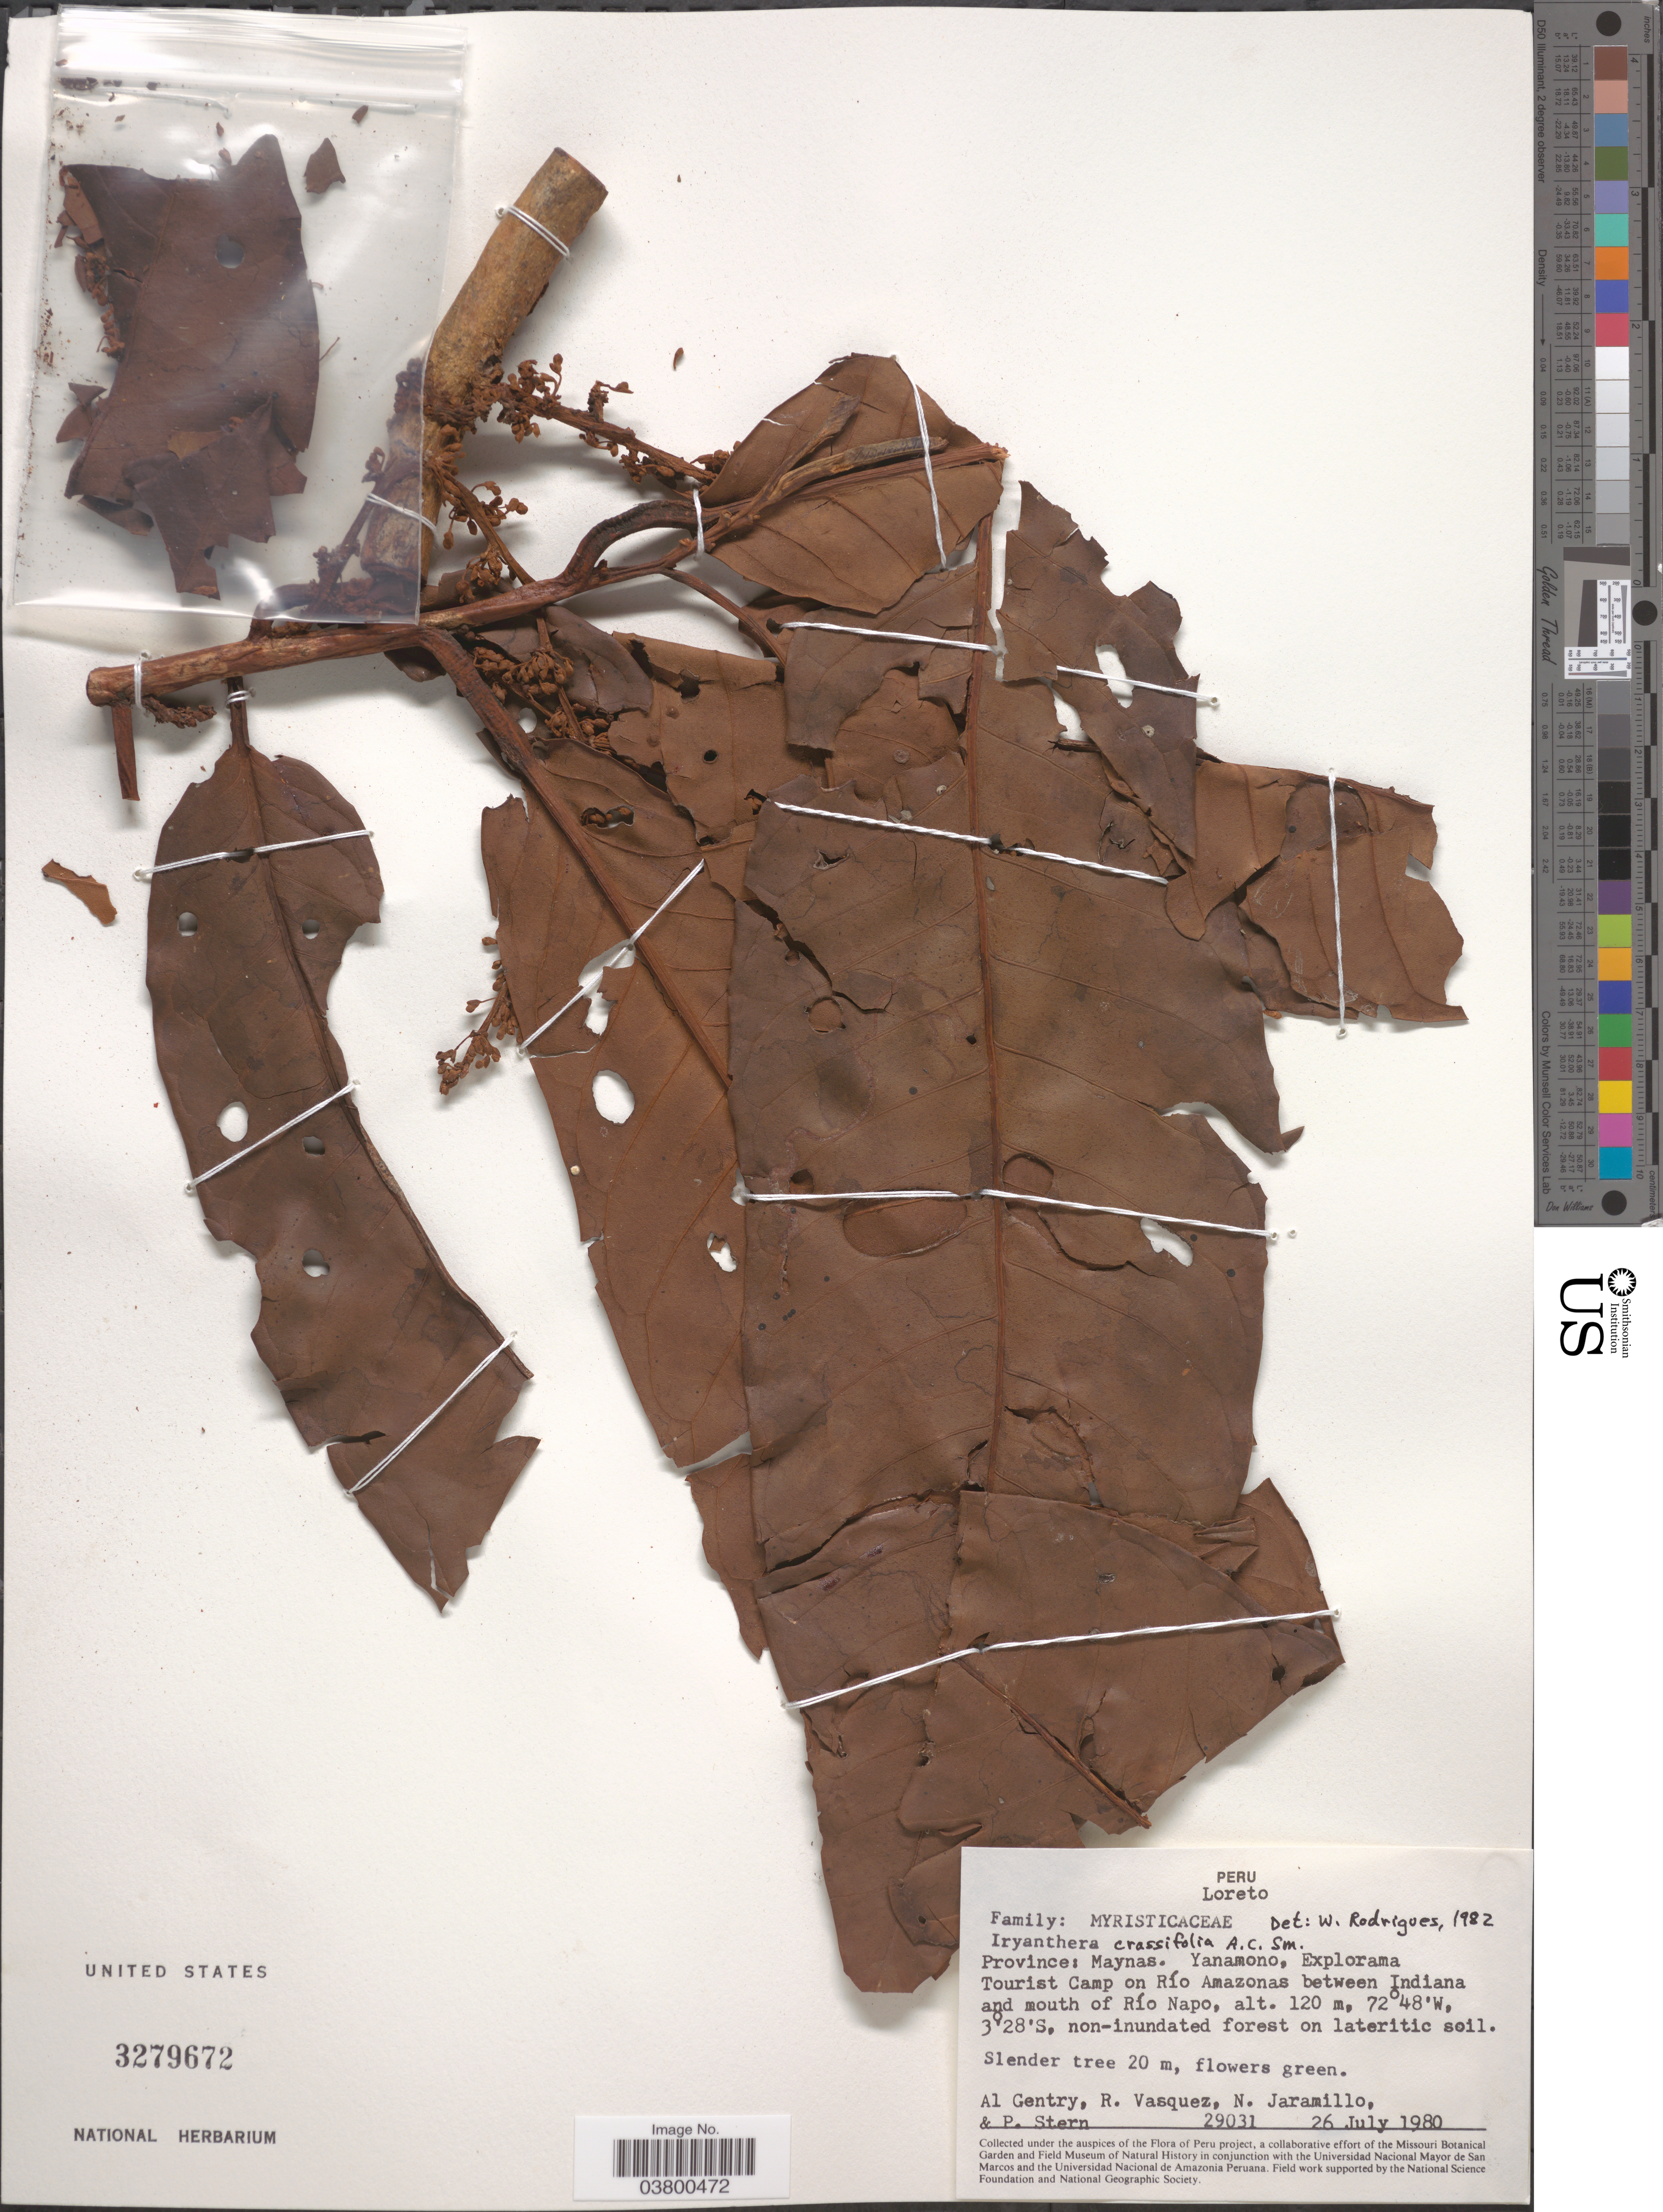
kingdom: Plantae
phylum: Tracheophyta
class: Magnoliopsida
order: Magnoliales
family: Myristicaceae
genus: Iryanthera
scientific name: Iryanthera crassifolia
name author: A.C. Sm.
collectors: A. H. Gentry, R. Vasquez, N. Jaramillo & P. Stern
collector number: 29031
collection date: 1980-07-26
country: Peru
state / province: Loreto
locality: Province: Maynas. Yanamono, Explorama Tourist Camp on Río Amazonas between Indiana and mouth of Río Napo.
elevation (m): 120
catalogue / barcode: US 3279672